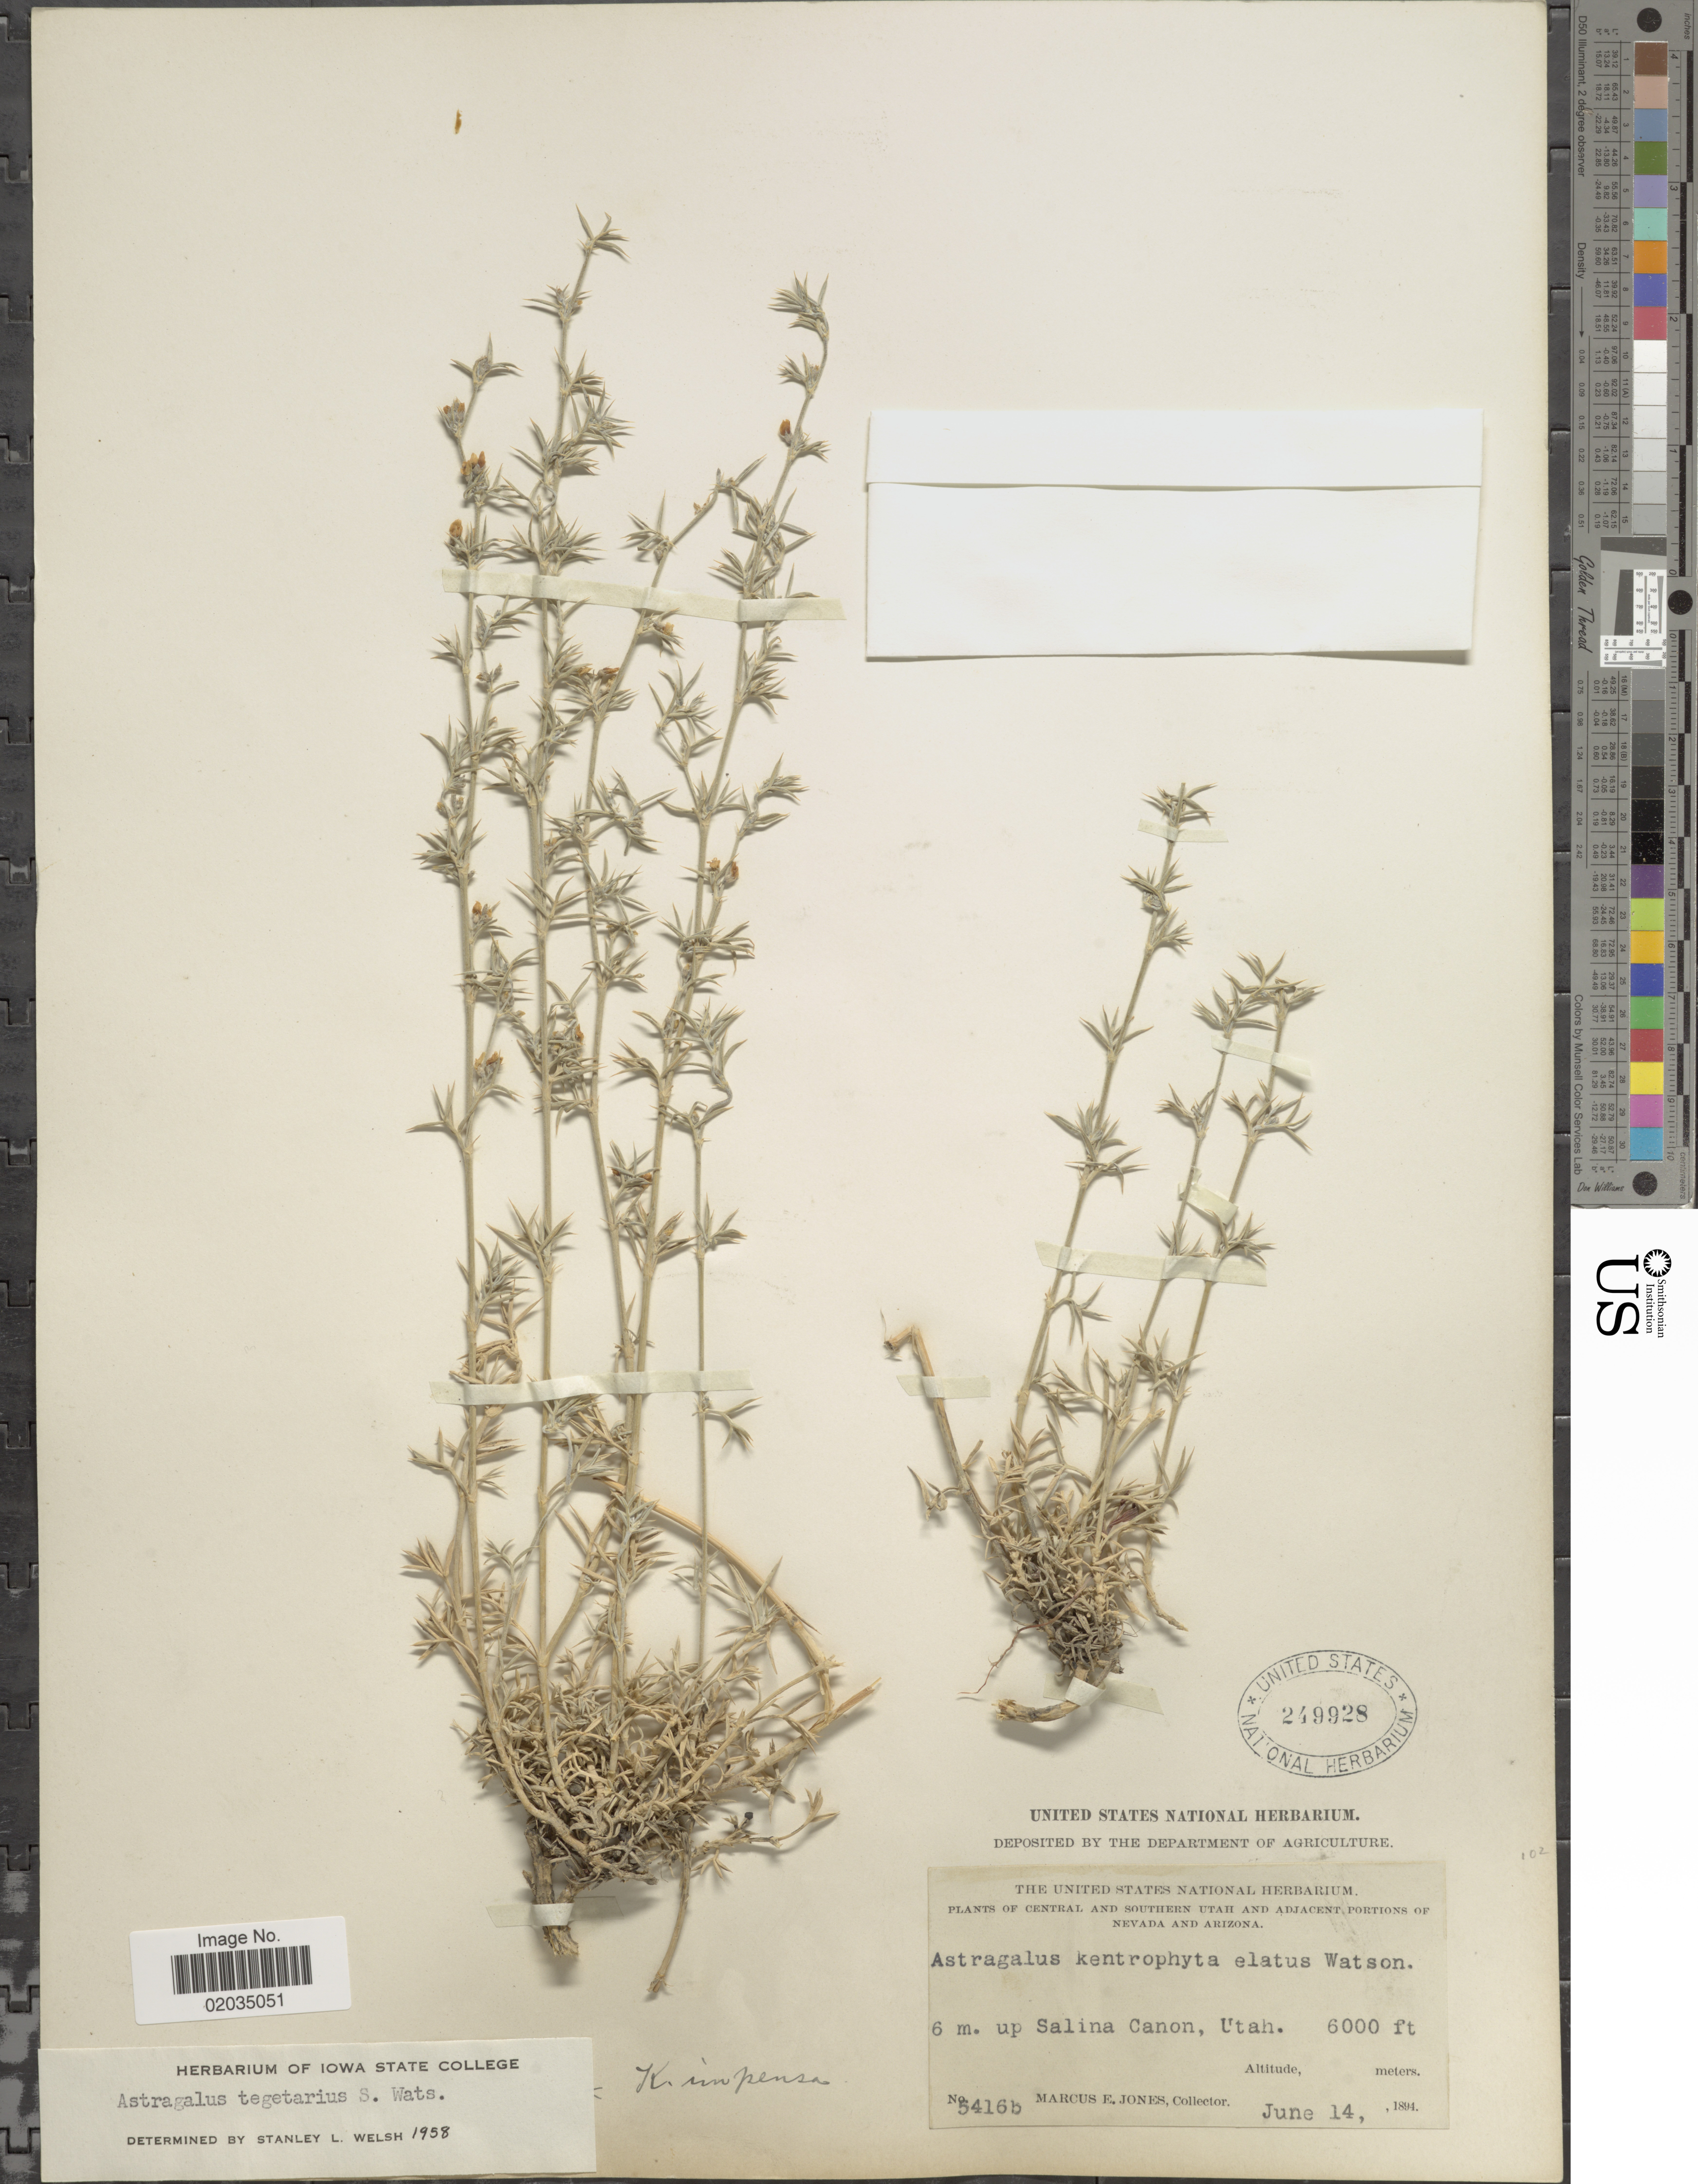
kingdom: Plantae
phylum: Tracheophyta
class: Magnoliopsida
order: Fabales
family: Fabaceae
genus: Astragalus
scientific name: Astragalus tegetarioides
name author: M.E. Jones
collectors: M. E. Jones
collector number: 5416b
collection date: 1894-06-14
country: United States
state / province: Utah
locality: Central and southern Utah and adjacent portions of Nevada and Arizona, 6m. up Salina Canon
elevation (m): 1829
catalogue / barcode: US 249928